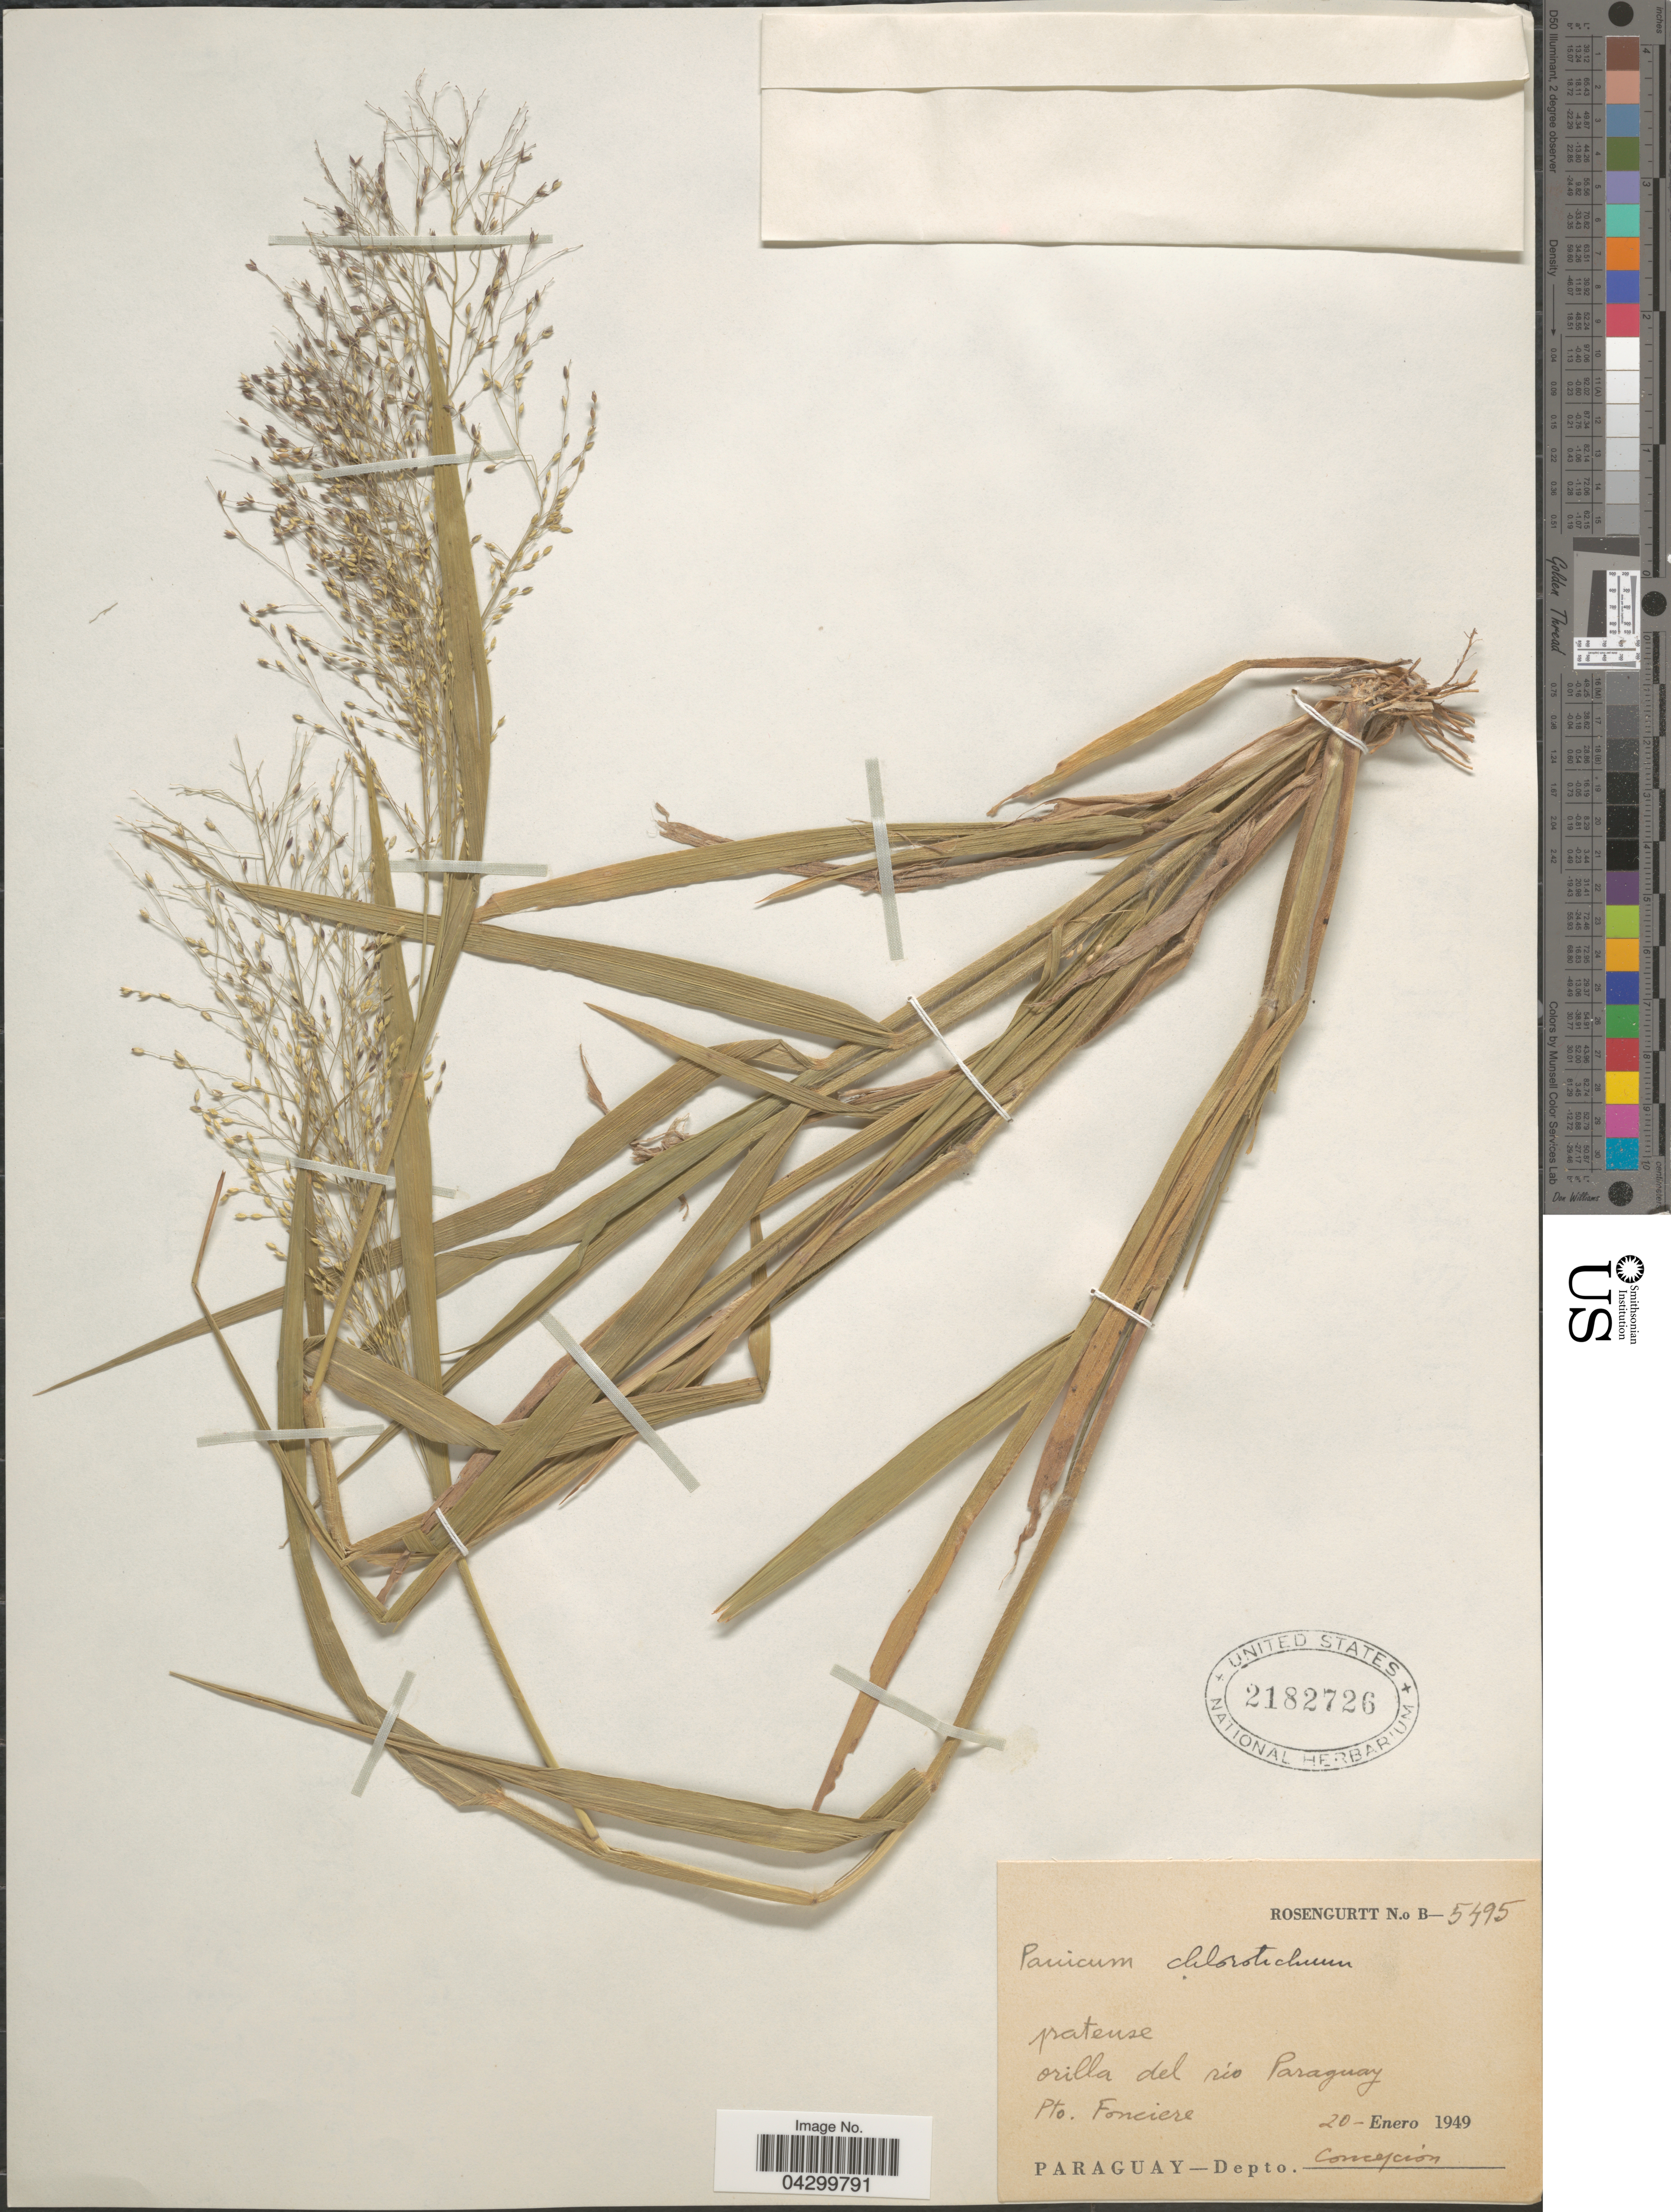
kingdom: Plantae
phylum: Tracheophyta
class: Liliopsida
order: Poales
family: Poaceae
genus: Panicum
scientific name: Panicum dichotomiflorum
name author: Michx.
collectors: Rosengurtt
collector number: B-5495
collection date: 1949-01-20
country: Paraguay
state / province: Concepcion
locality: Pratense. Orilla del rio Paraguay. Pto. Fonciere. Depto. Concepcion.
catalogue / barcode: US 2182726